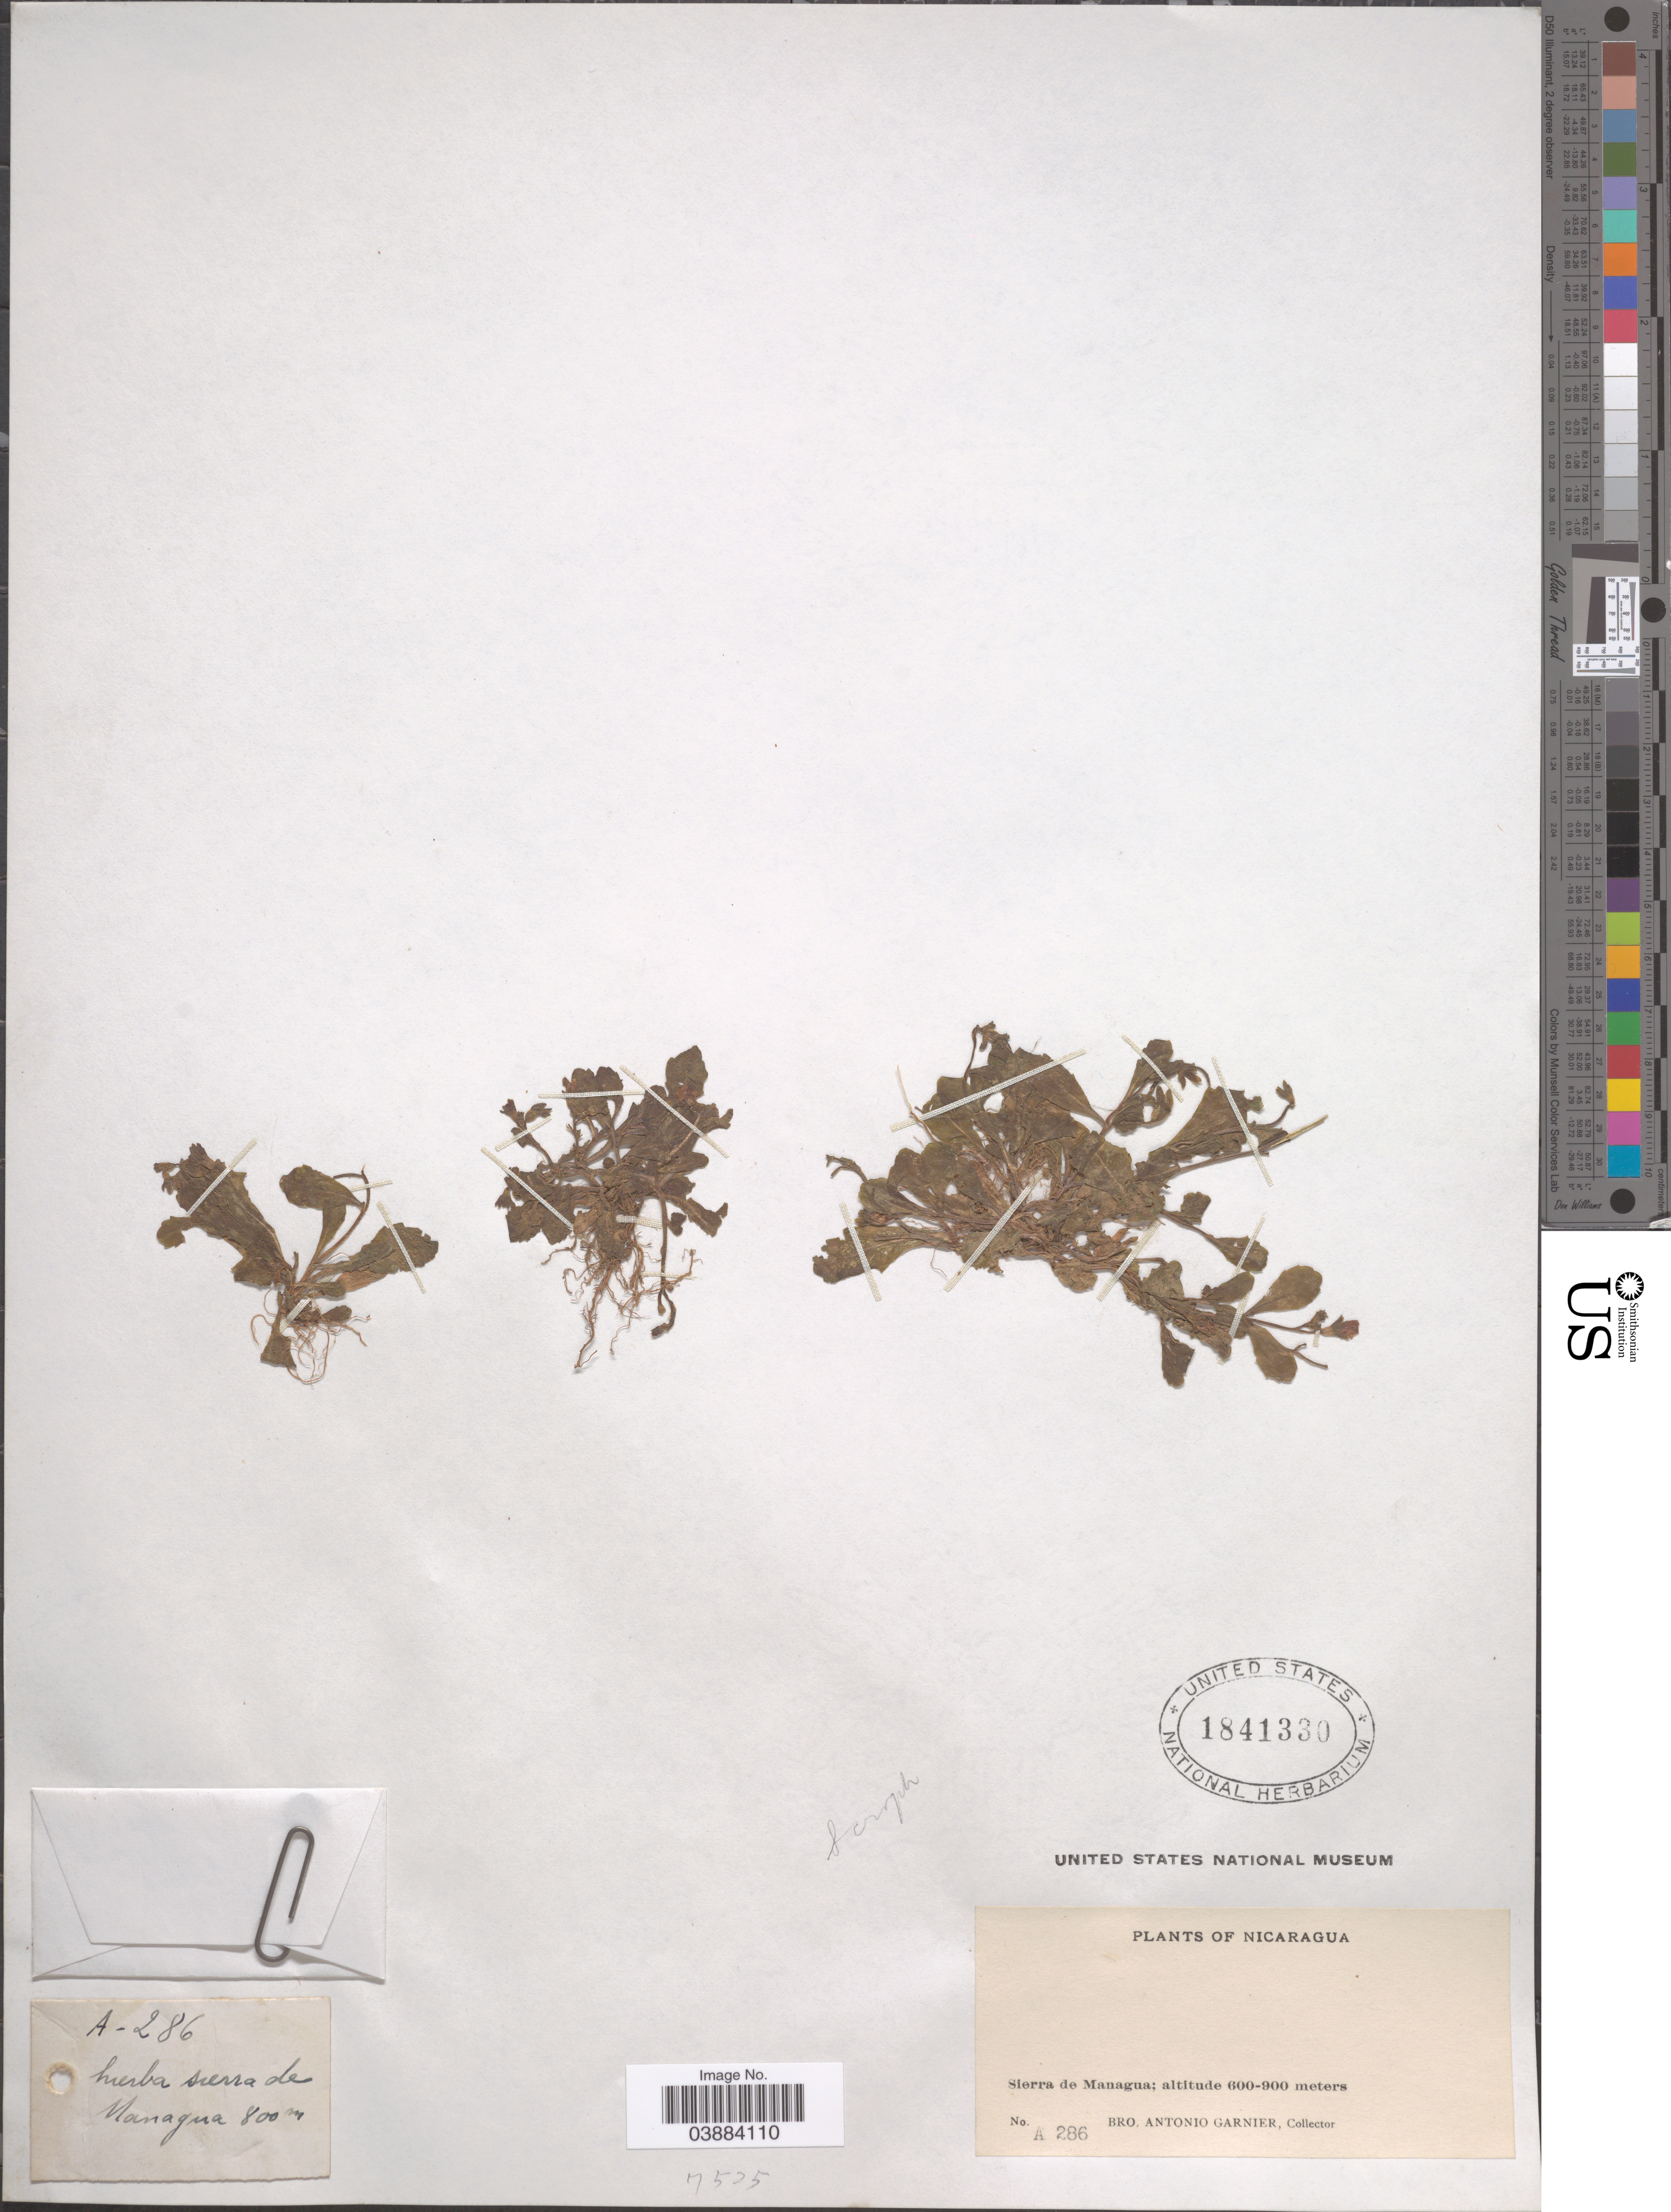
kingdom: Plantae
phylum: Tracheophyta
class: Magnoliopsida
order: Lamiales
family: Mazaceae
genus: Mazus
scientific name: Mazus japonicus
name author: (Thunb.) Kuntze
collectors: Bro. A. Garnier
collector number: A286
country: Nicaragua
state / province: Managua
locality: Sierra de Managua.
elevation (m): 600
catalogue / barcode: US 1841330